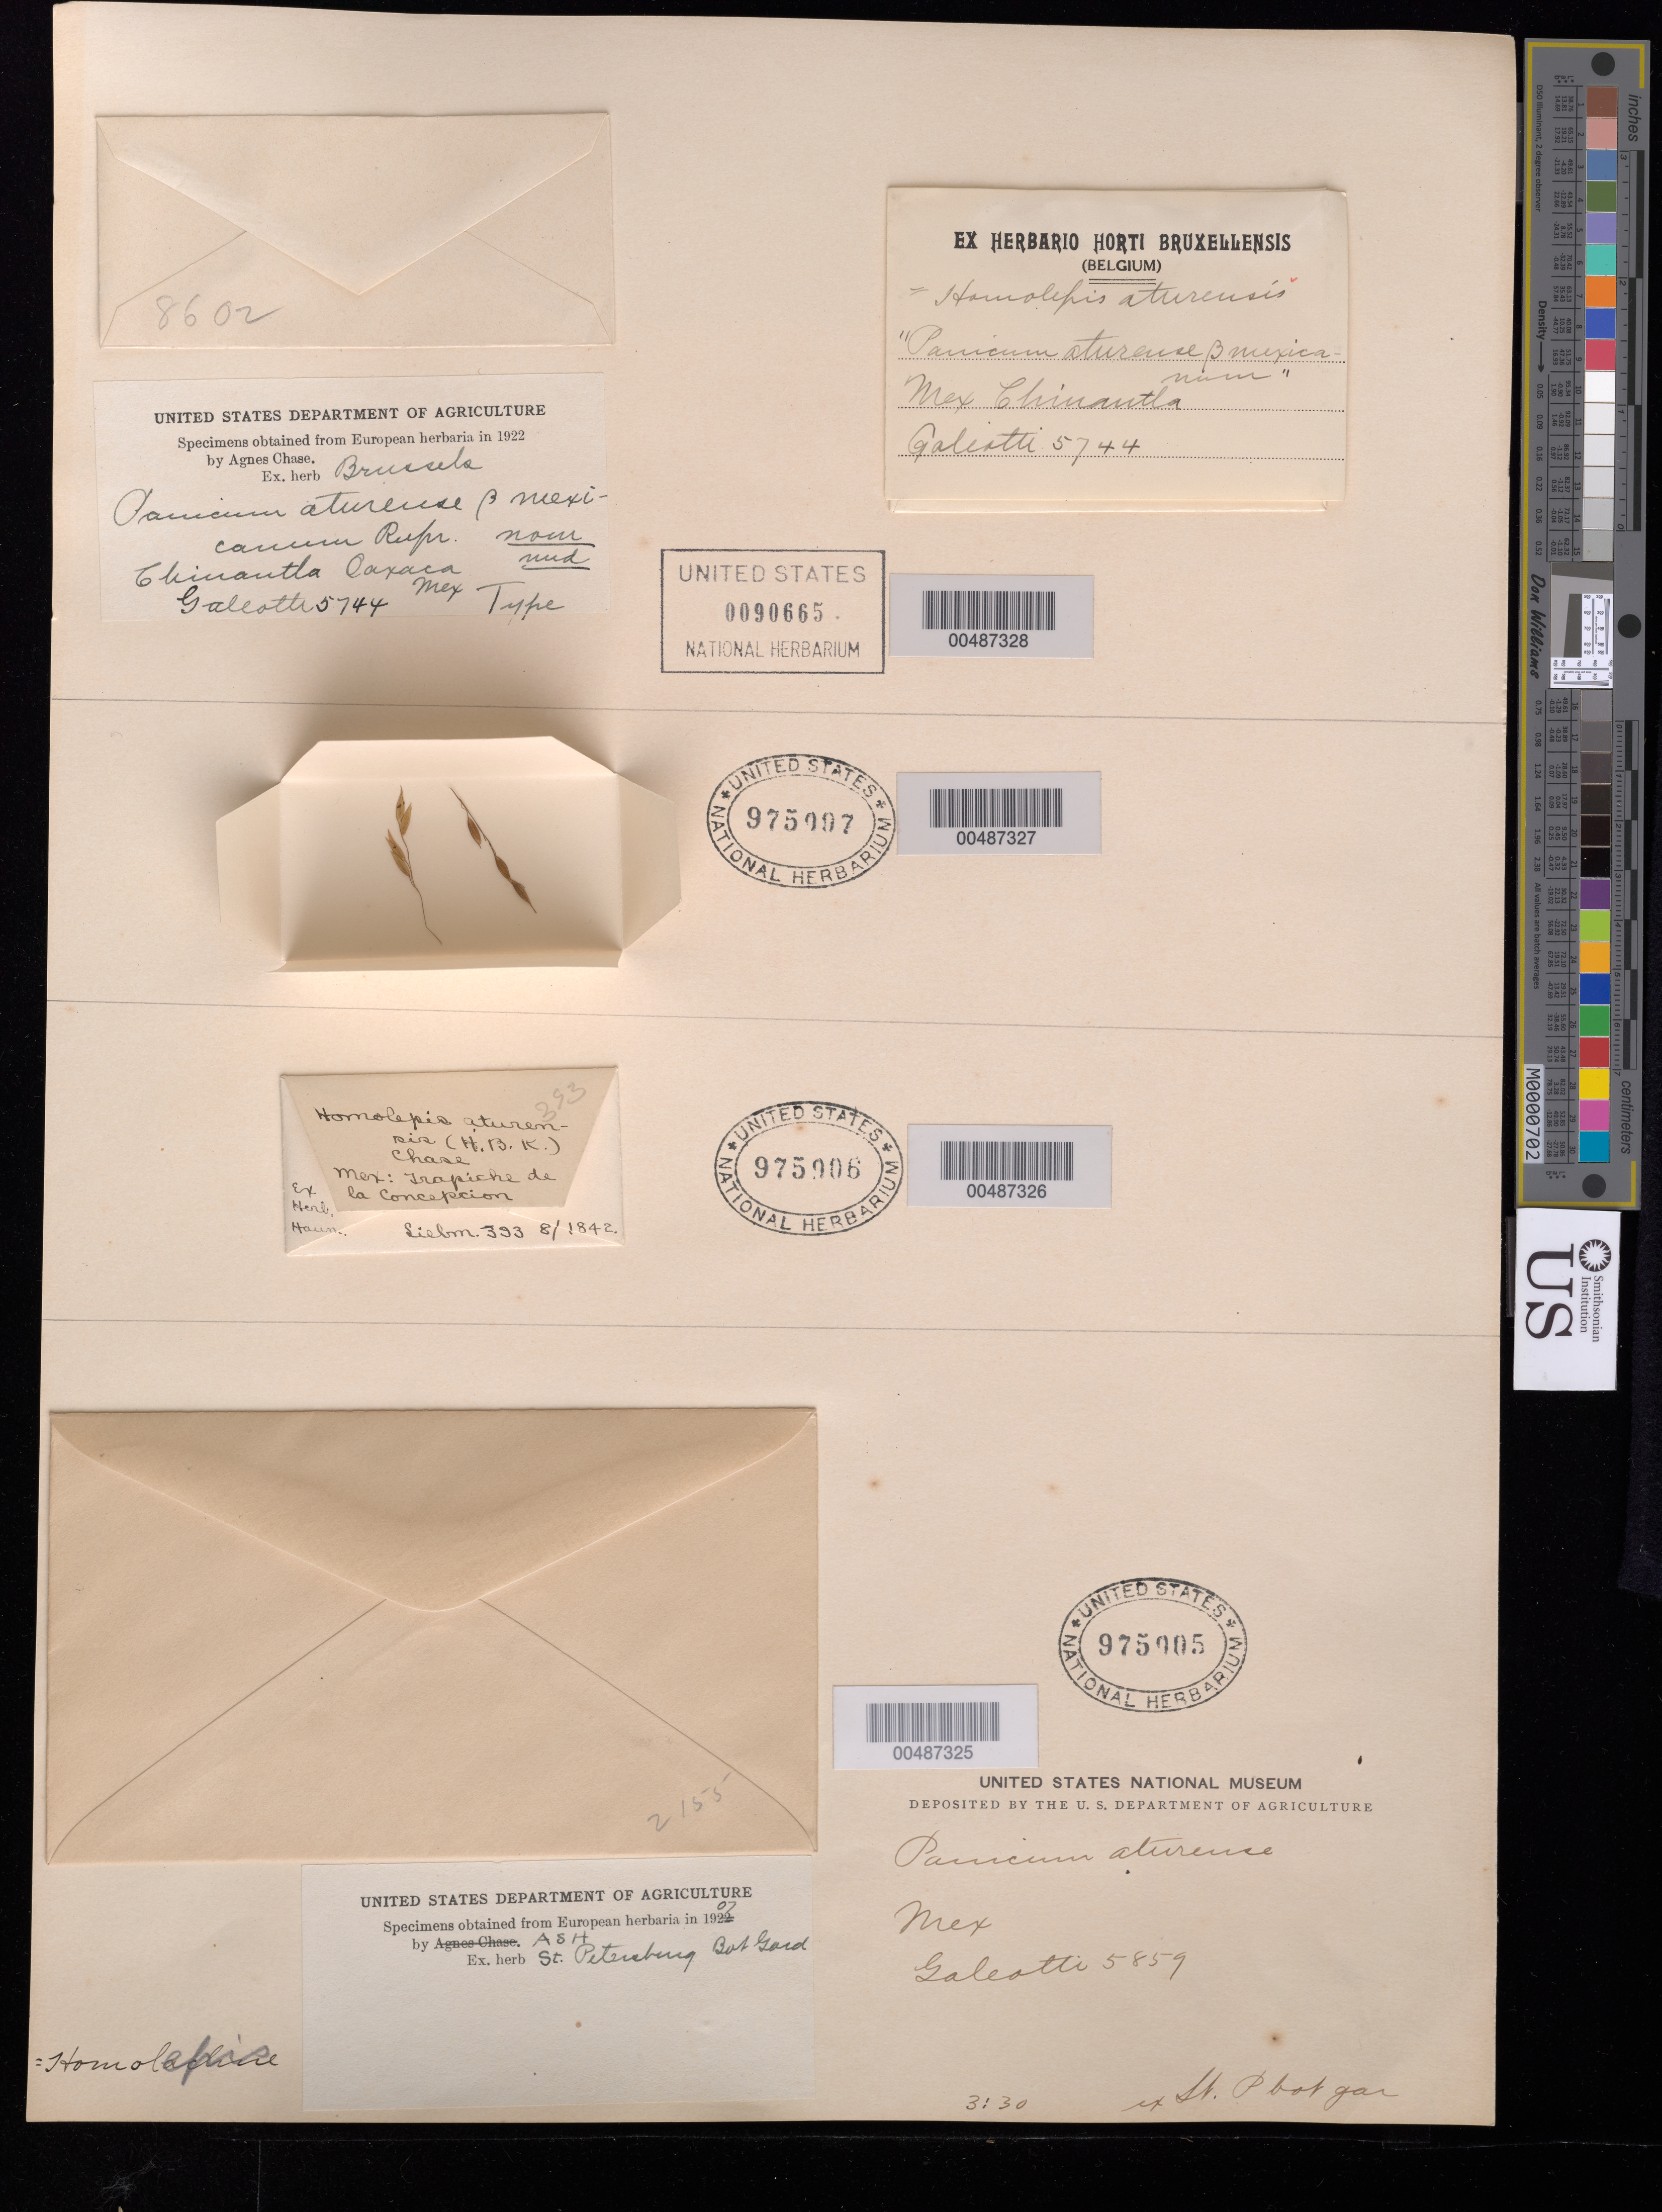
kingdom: Plantae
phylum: Tracheophyta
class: Liliopsida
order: Poales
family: Poaceae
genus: Homolepis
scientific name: Homolepis aturensis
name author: (Kunth) Chase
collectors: F. M. Liebmann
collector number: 520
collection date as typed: Oct 1941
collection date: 1941-10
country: Mexico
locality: Totutla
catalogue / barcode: US 975007